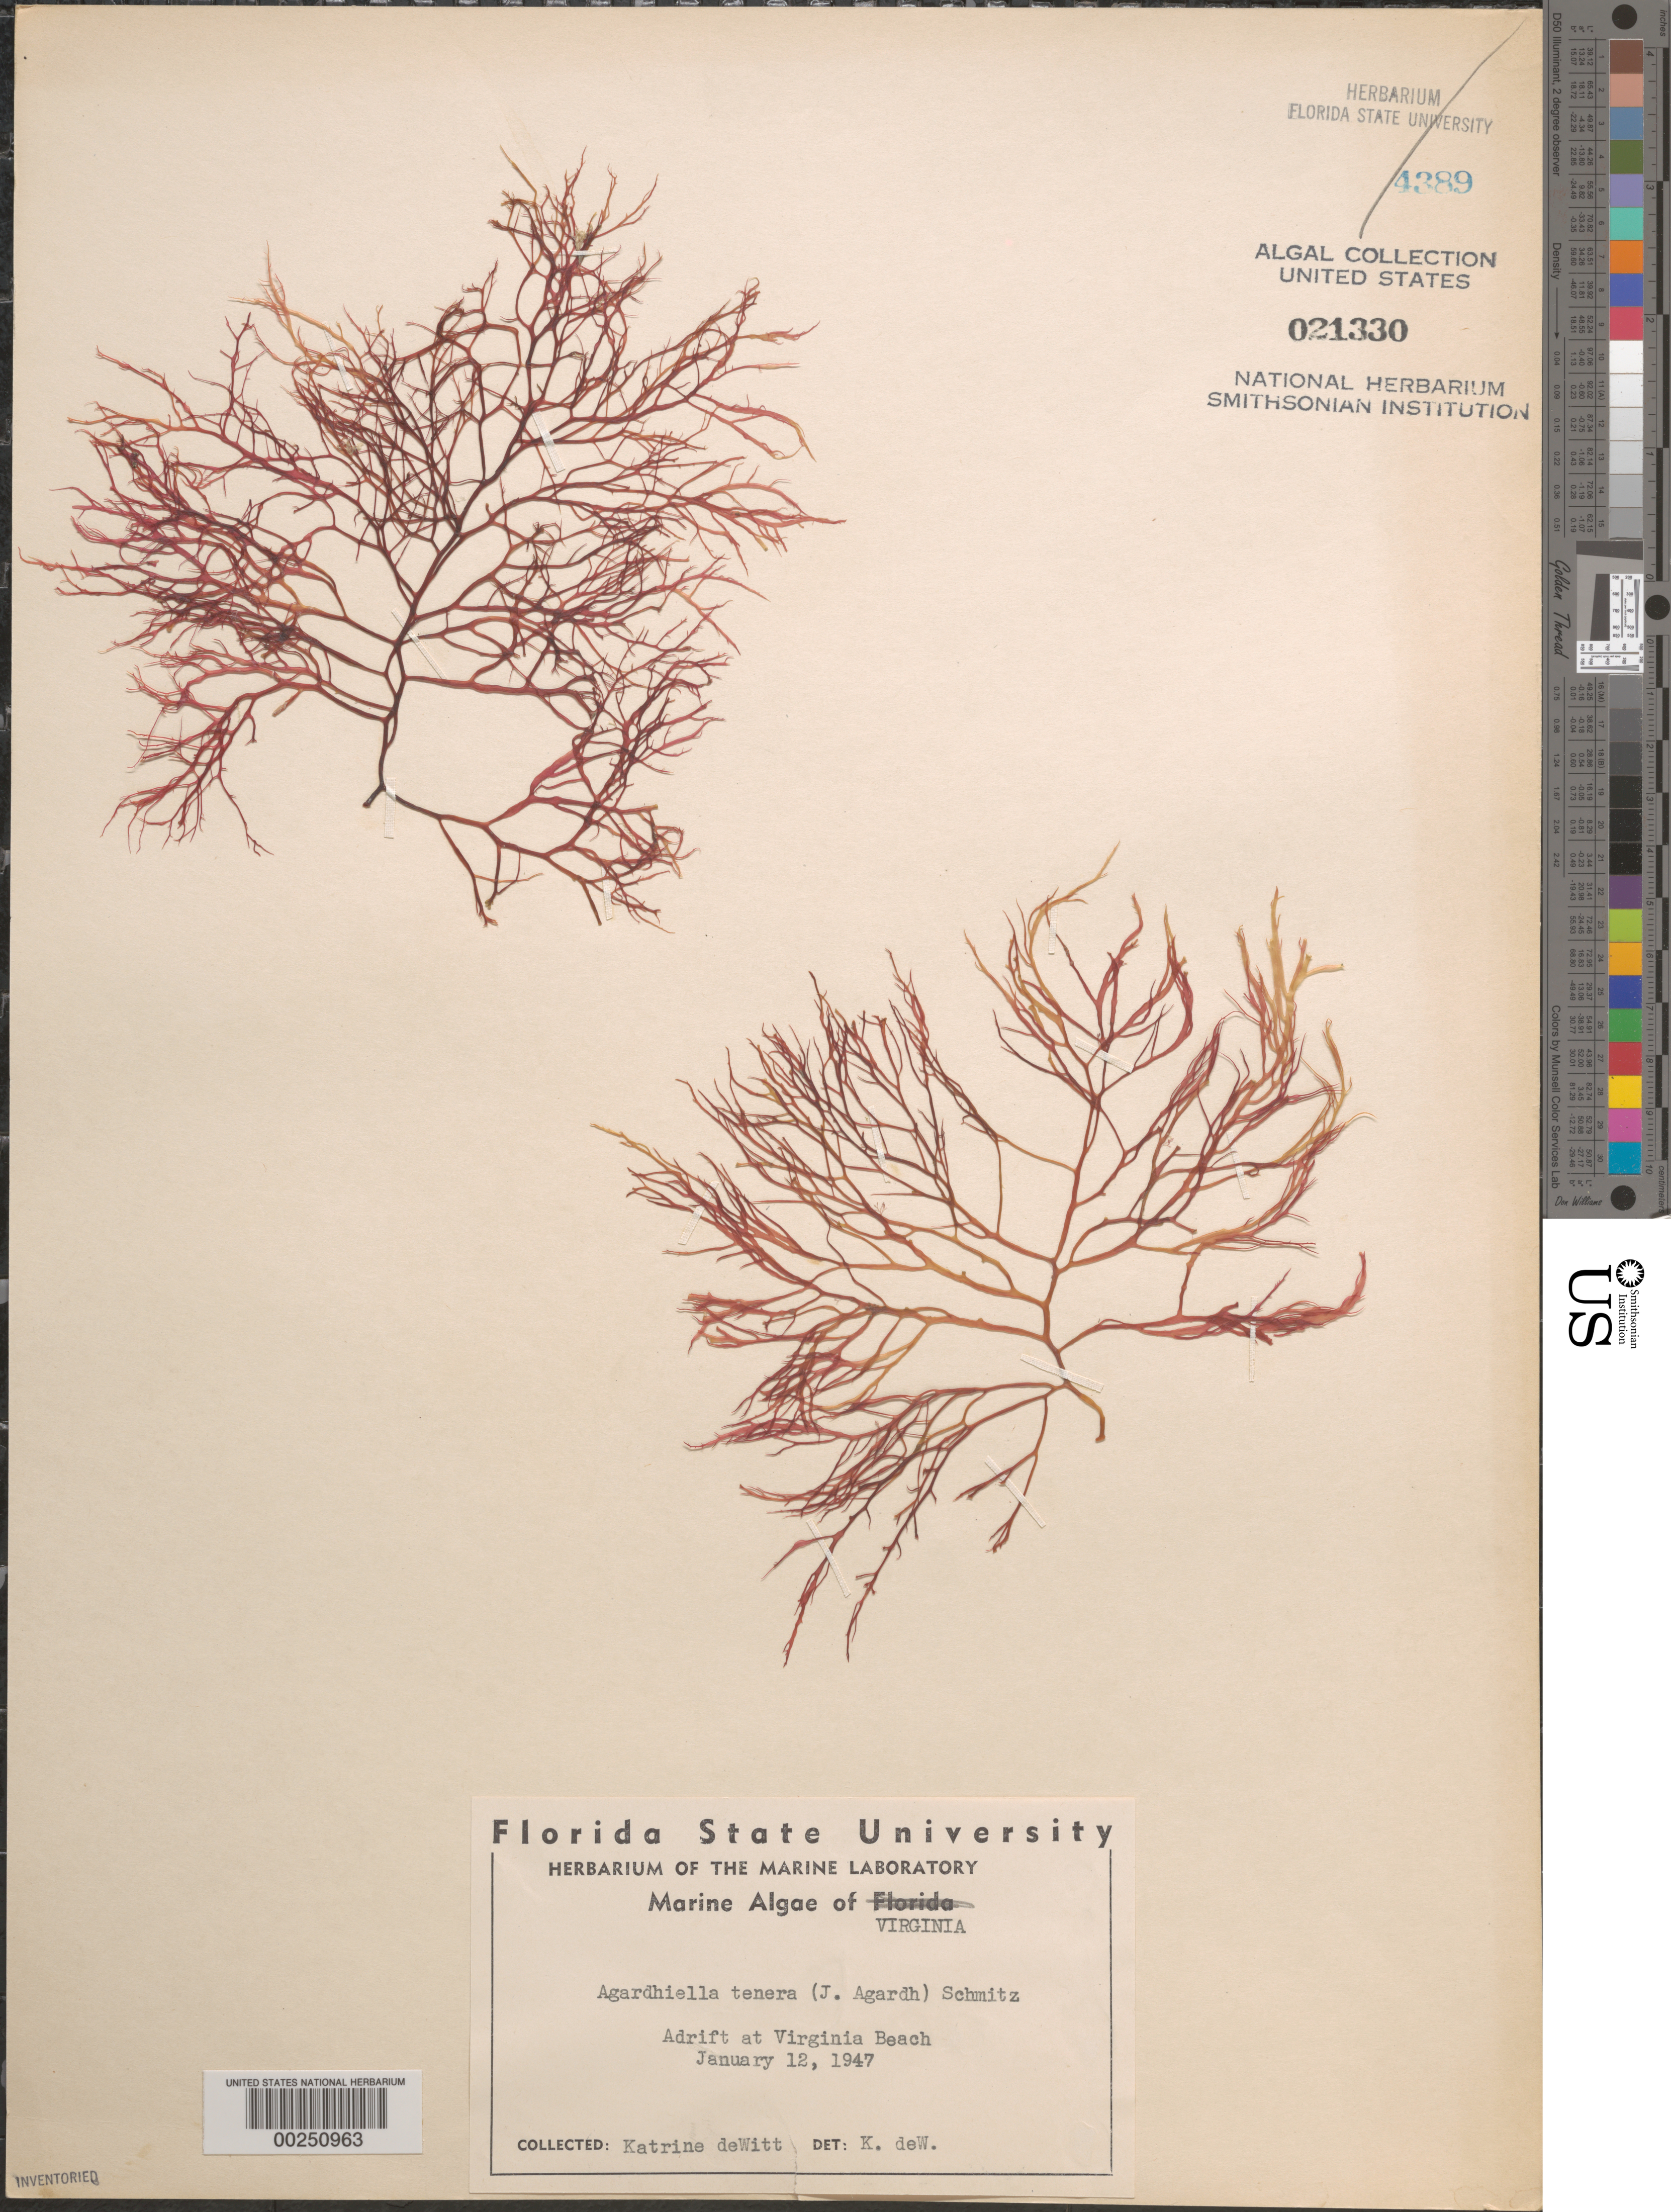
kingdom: Plantae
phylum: Rhodophyta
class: Florideophyceae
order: Gigartinales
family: Solieriaceae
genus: Agardhiella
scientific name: Agardhiella tenera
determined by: deWitt, K.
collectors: K. deWitt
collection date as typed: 12 Jan 1947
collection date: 1947-01-12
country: United States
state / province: Virginia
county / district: City of Virginia Beach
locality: Virginia Beach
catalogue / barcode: US 21330